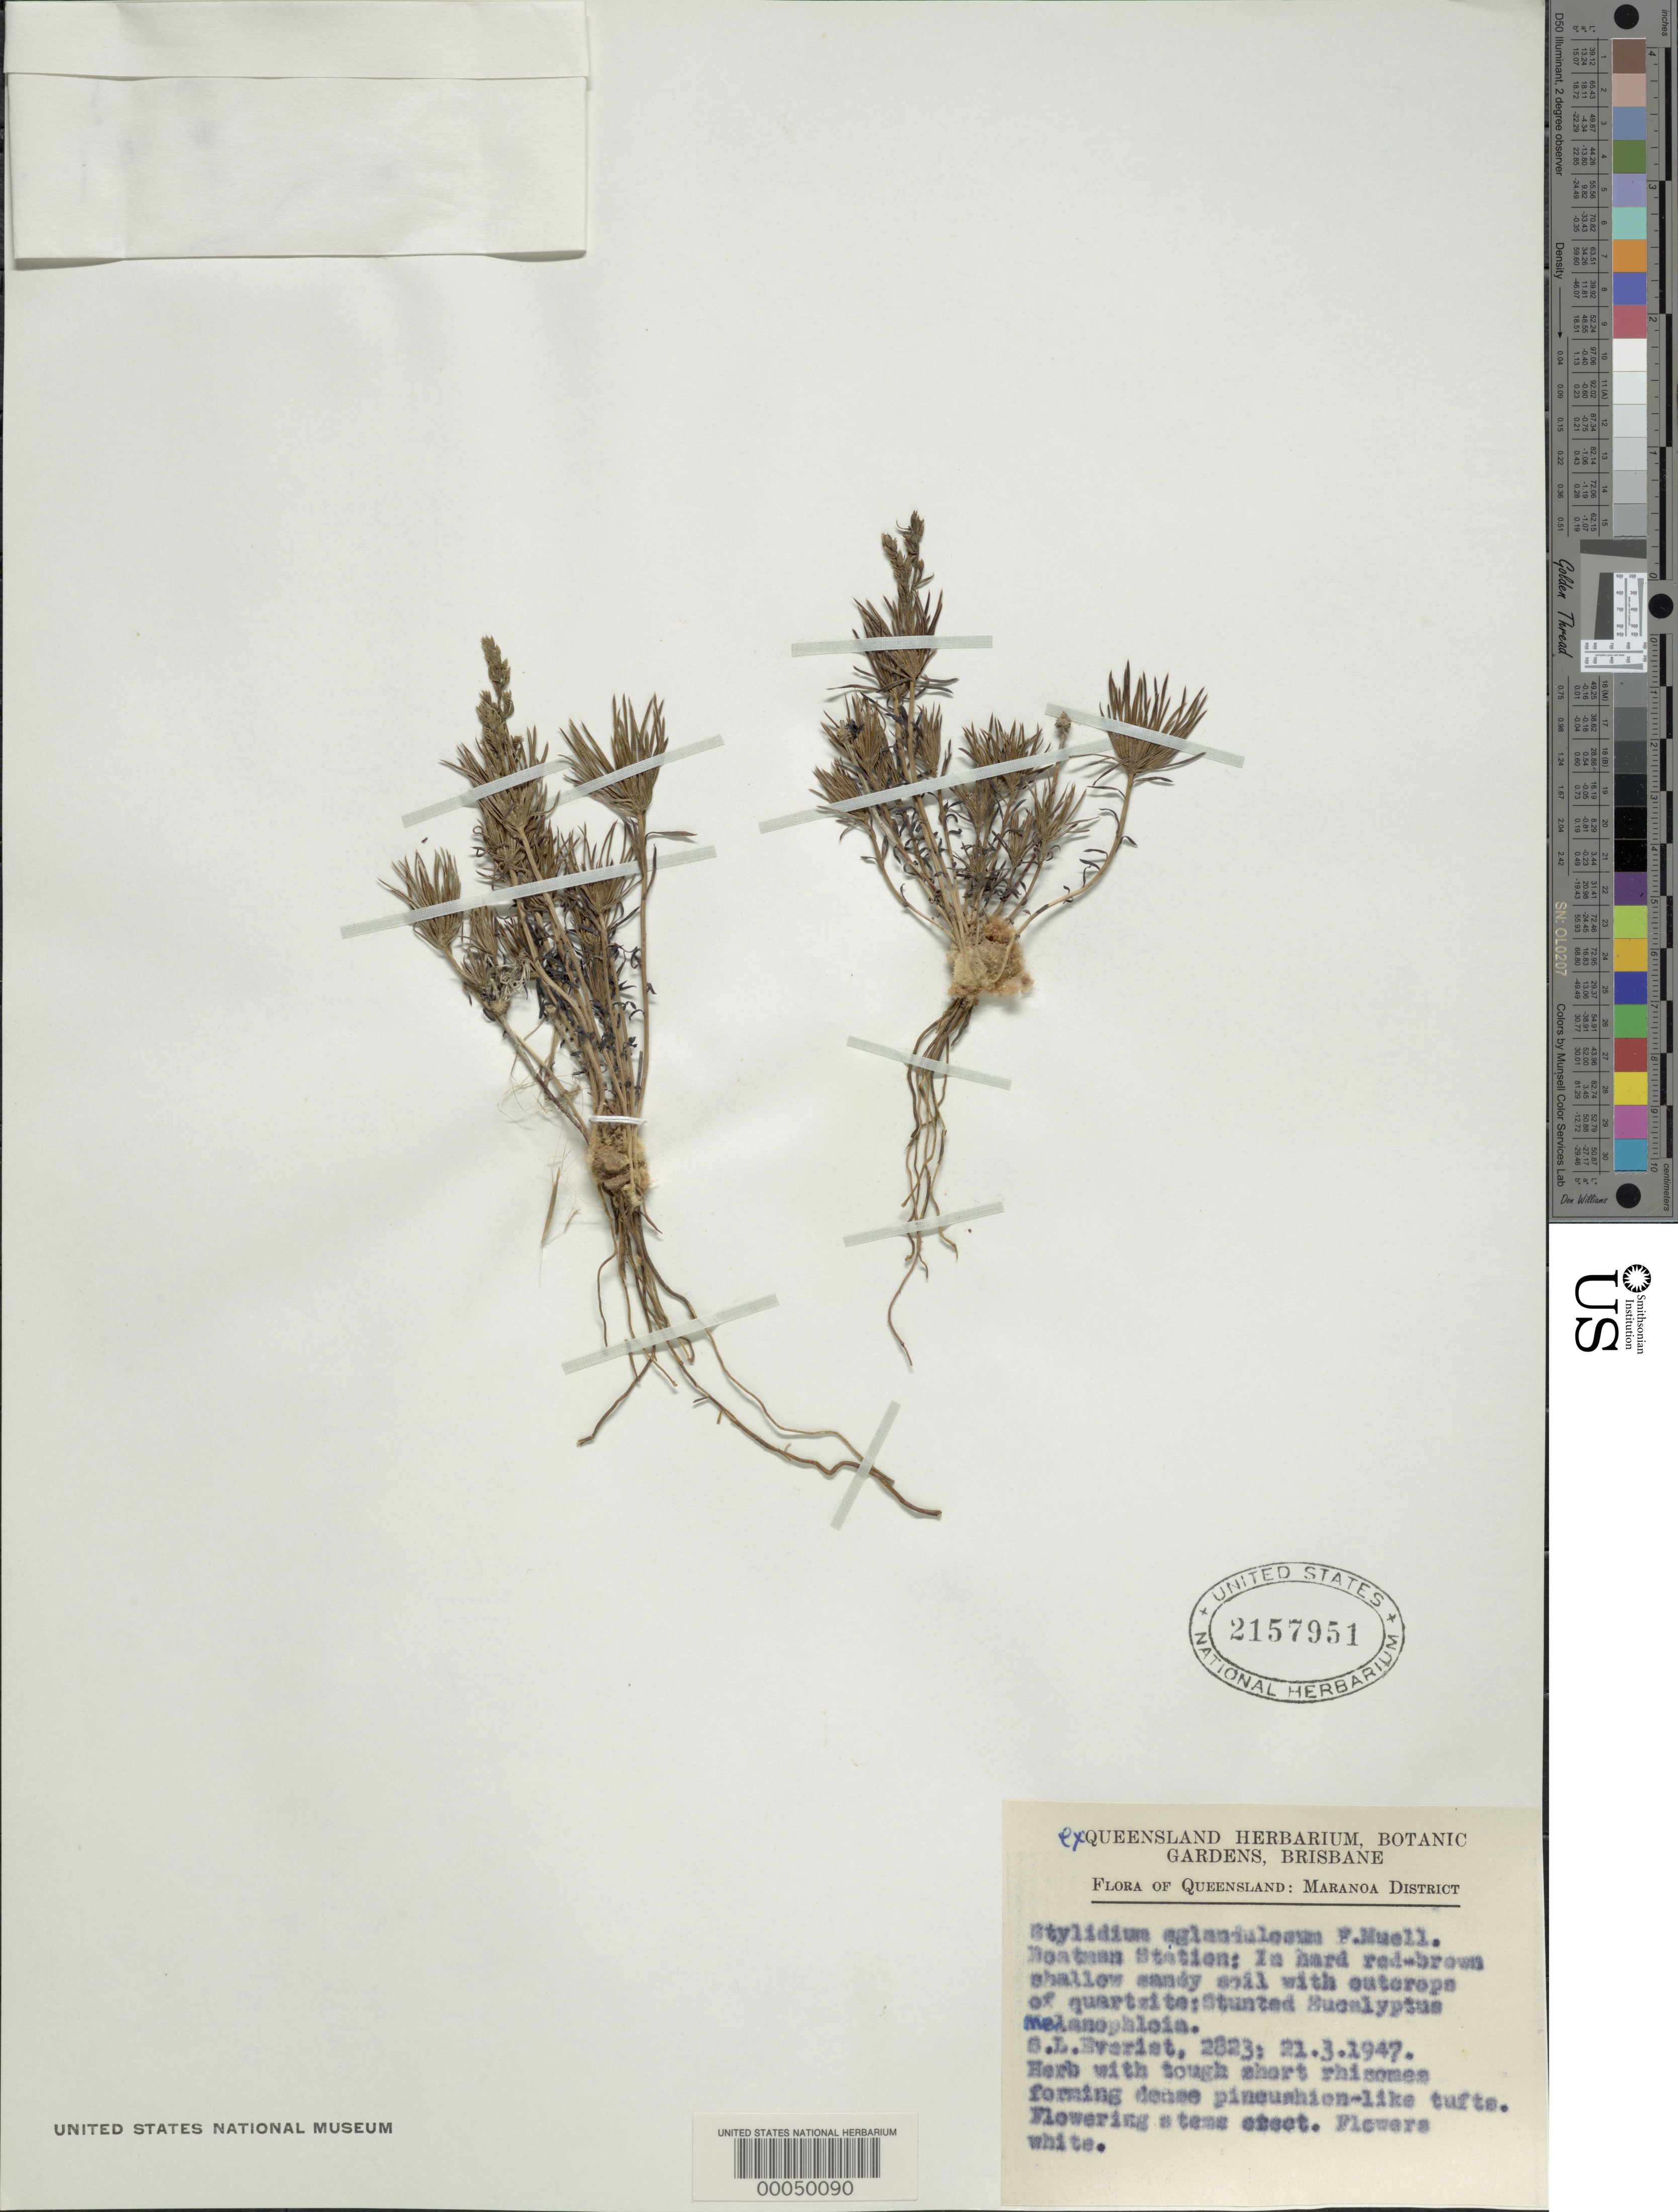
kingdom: Plantae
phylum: Tracheophyta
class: Magnoliopsida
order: Asterales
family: Stylidiaceae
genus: Stylidium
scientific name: Stylidium eglandulosum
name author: F. Muell.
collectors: S. Everist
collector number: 2823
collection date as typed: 21 Mar 1947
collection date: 1947-03-21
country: Australia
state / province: Queensland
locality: Boatman station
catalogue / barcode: US 2157951